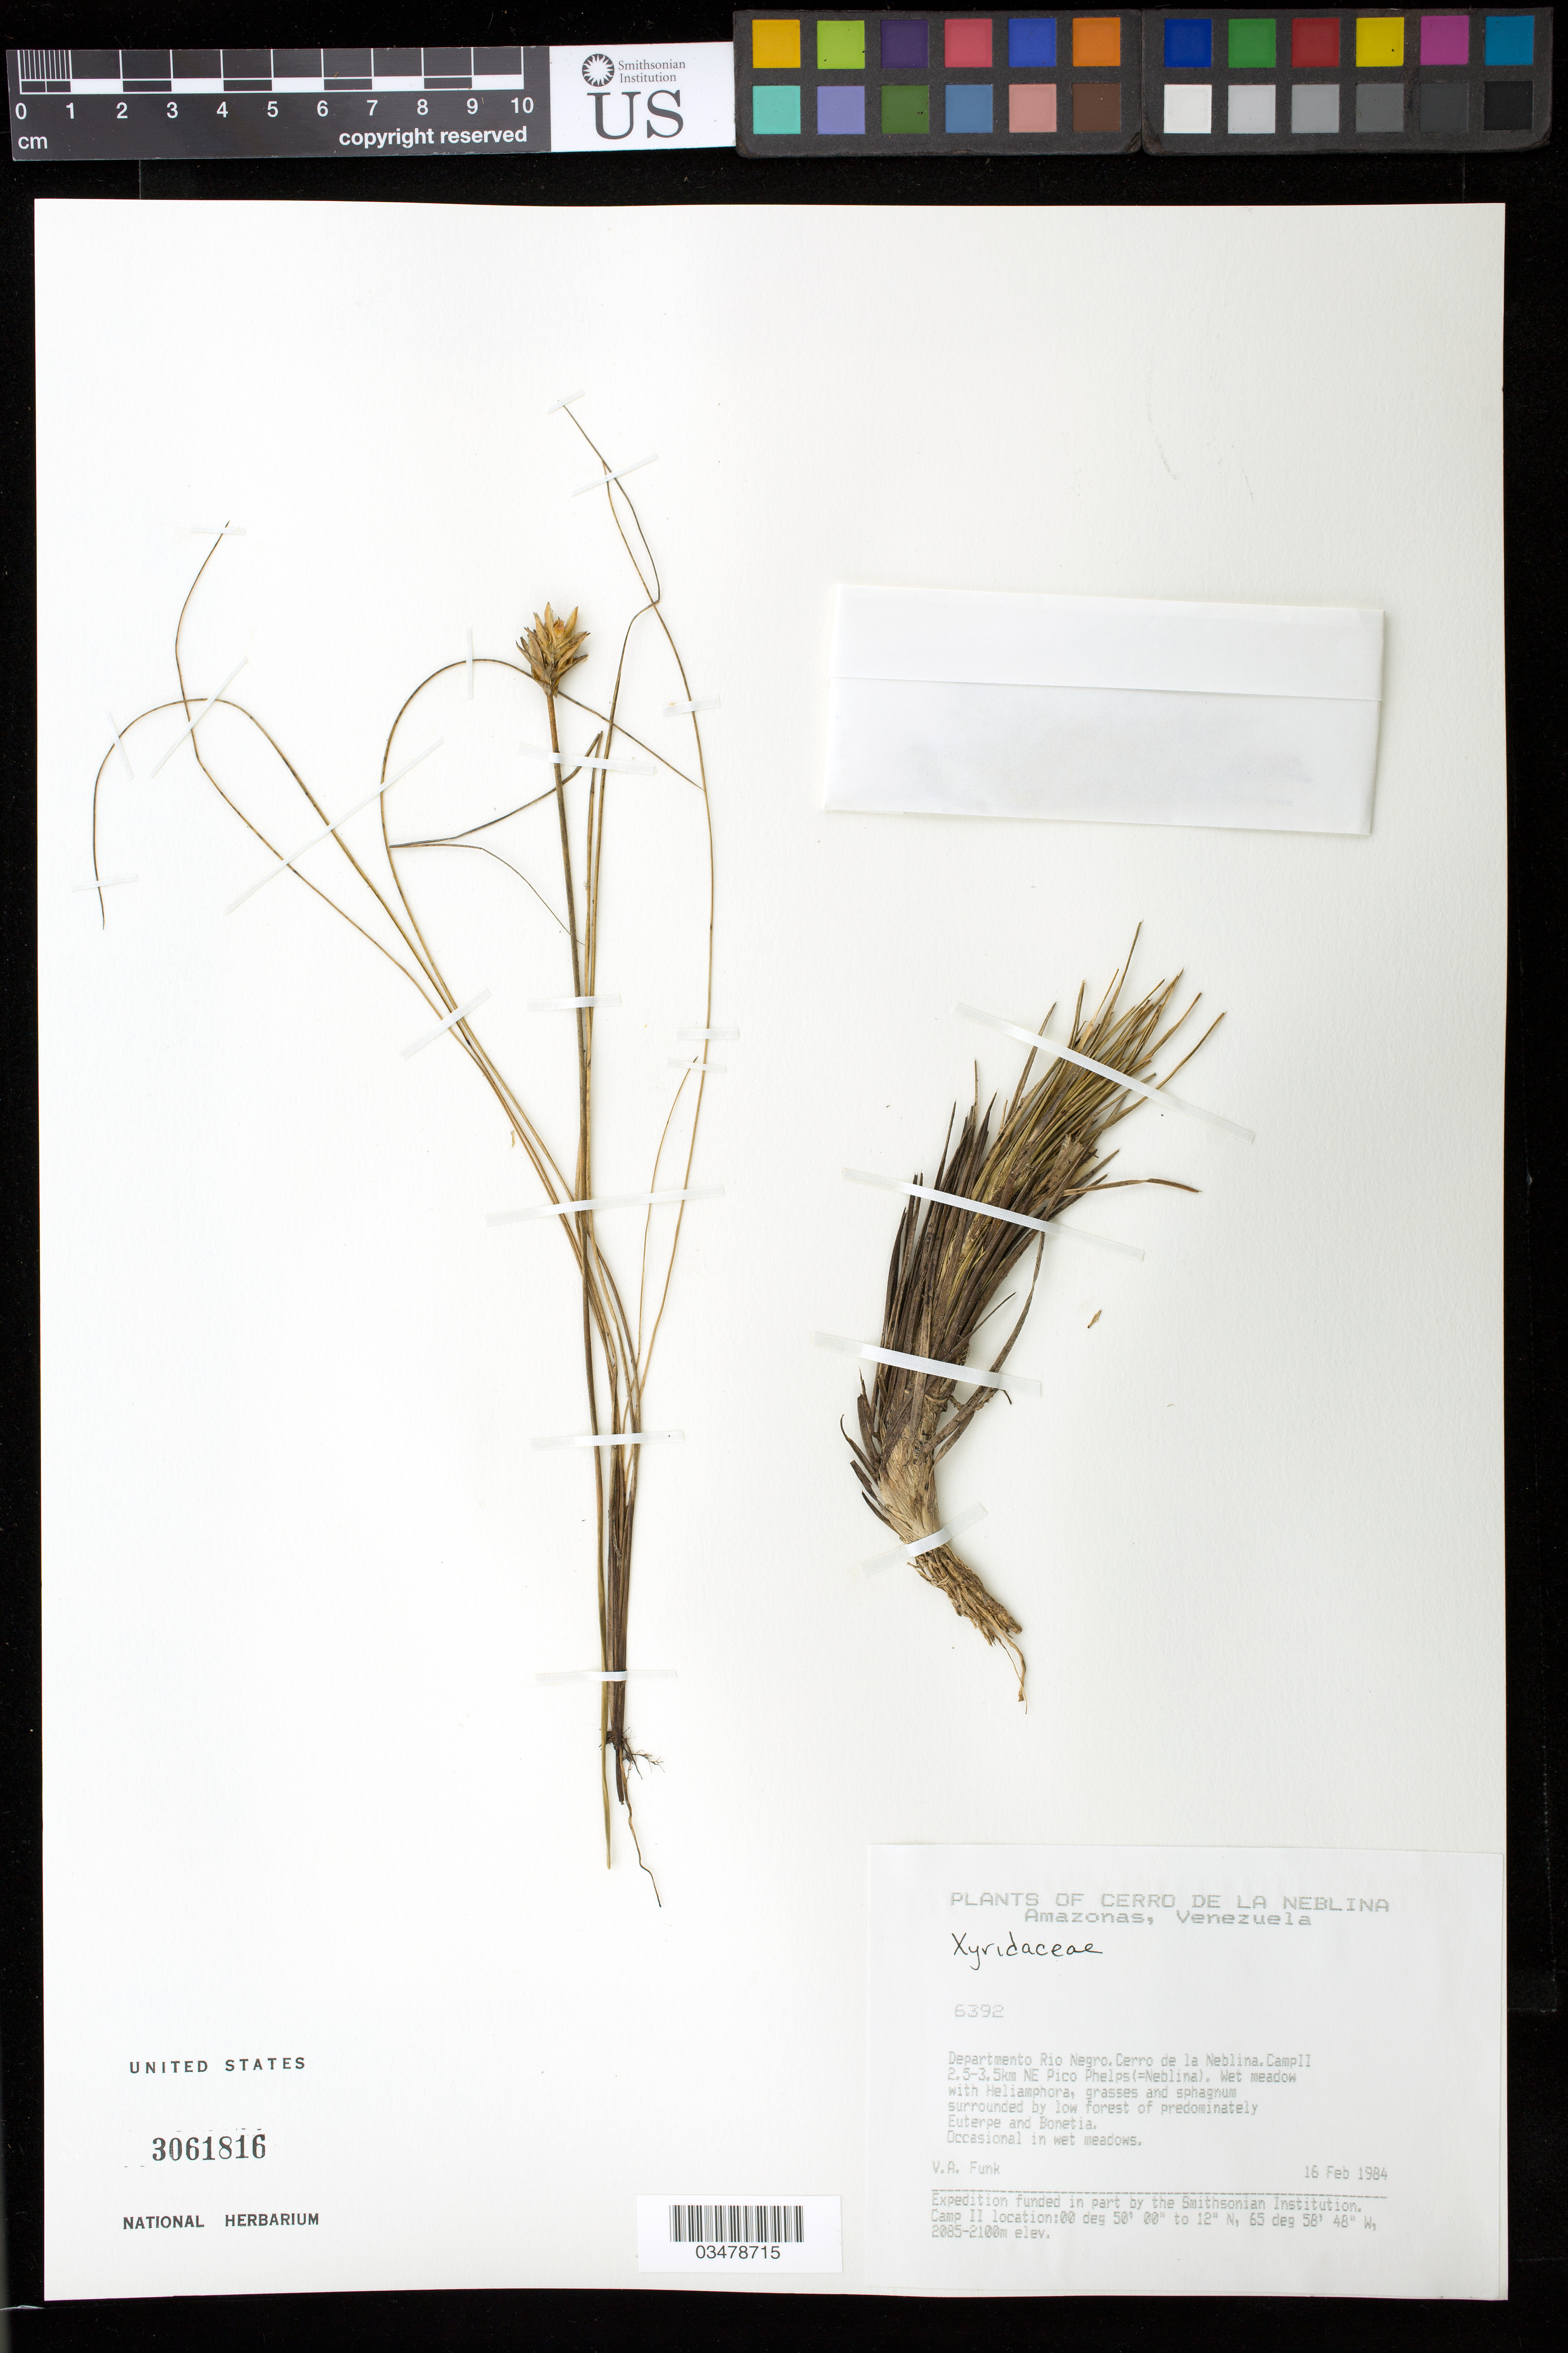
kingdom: Plantae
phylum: Tracheophyta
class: Liliopsida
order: Poales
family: Xyridaceae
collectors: V. Funk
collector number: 6392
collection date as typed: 16-Feb-84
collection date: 1984-02-16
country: Venezuela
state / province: Amazonas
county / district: Río Negro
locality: Cerro de la Neblina, Camp II 2.5-3.5 km NE Pico Phelps (=Neblina)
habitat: Wet meadow with Heliamphora, grasses and sphagnum surrounded by low forest of predominately Euterpe and Bonnetia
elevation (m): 2085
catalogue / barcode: US 3061816